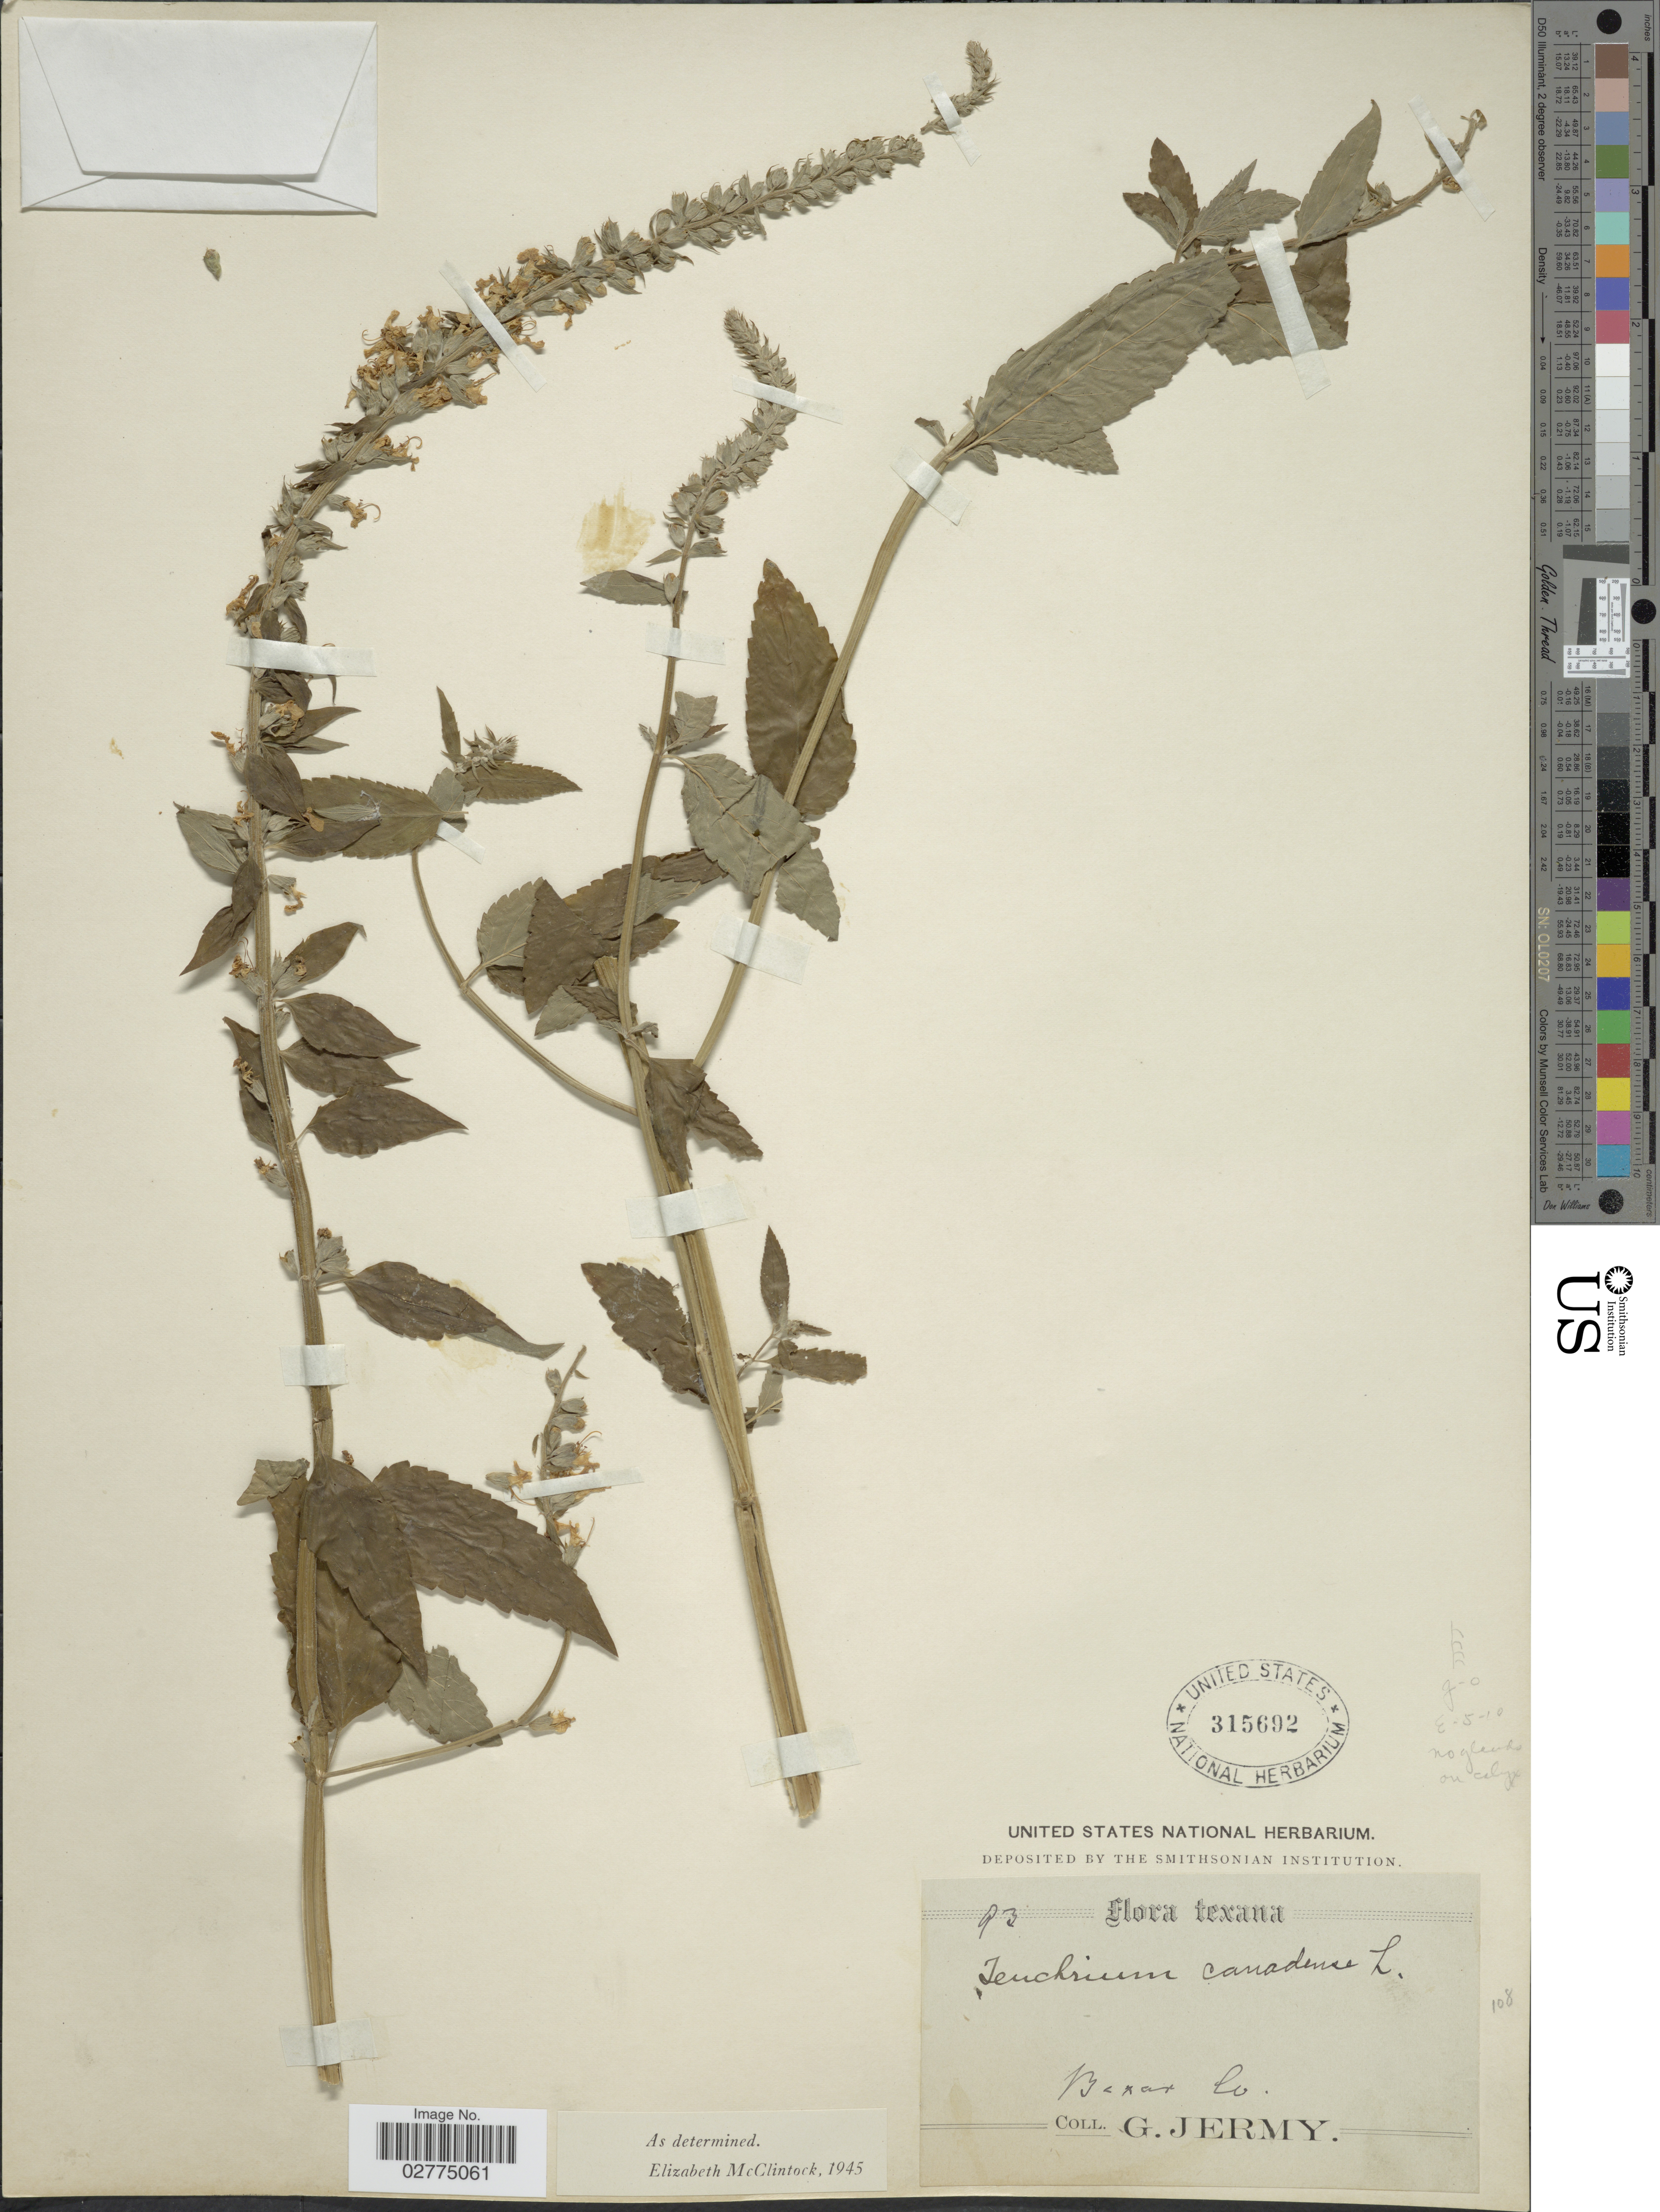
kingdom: Plantae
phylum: Tracheophyta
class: Magnoliopsida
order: Lamiales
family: Lamiaceae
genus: Teucrium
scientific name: Teucrium canadense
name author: L.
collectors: G. Jermy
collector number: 93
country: United States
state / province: Texas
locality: Bexar Co.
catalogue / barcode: US 315692